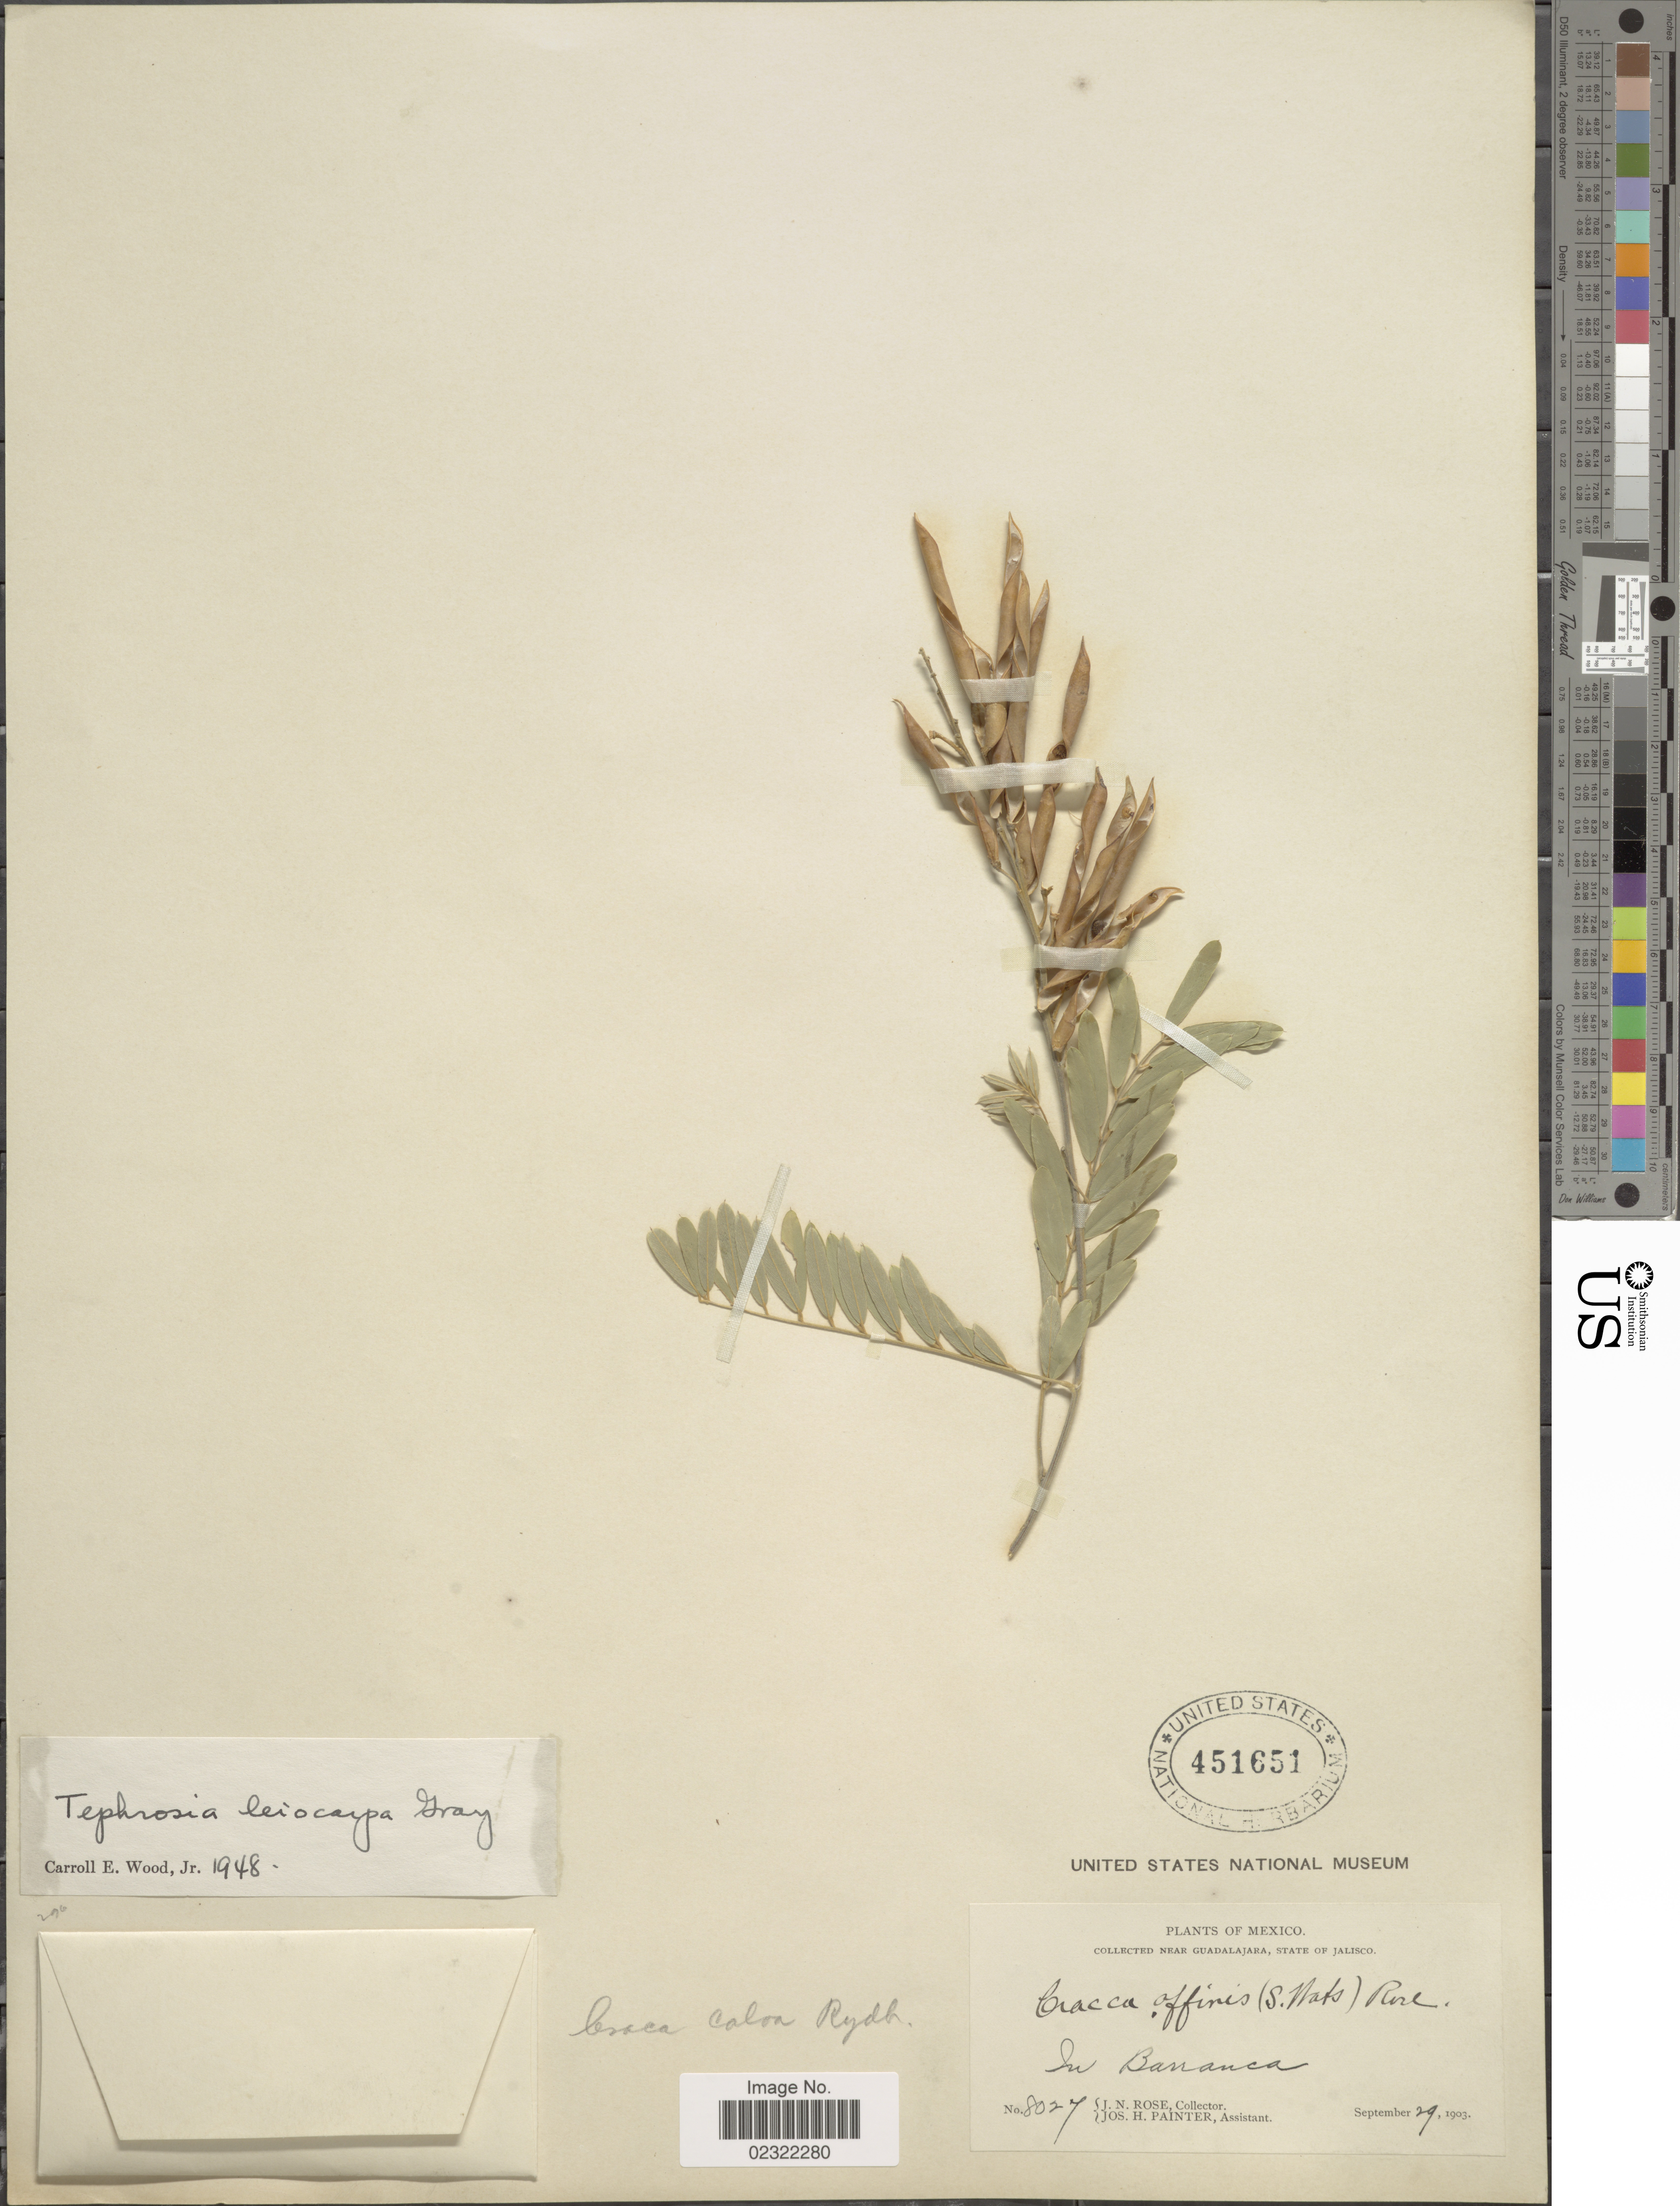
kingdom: Plantae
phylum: Tracheophyta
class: Magnoliopsida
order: Fabales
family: Fabaceae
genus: Tephrosia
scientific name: Tephrosia leiocarpa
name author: A. Gray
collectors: J. N. Rose & J. H. Painter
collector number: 8027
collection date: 1903-09-29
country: Mexico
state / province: Jalisco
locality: Near Guadalajara, State of Jalisco. In Barranca.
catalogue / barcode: US 451651